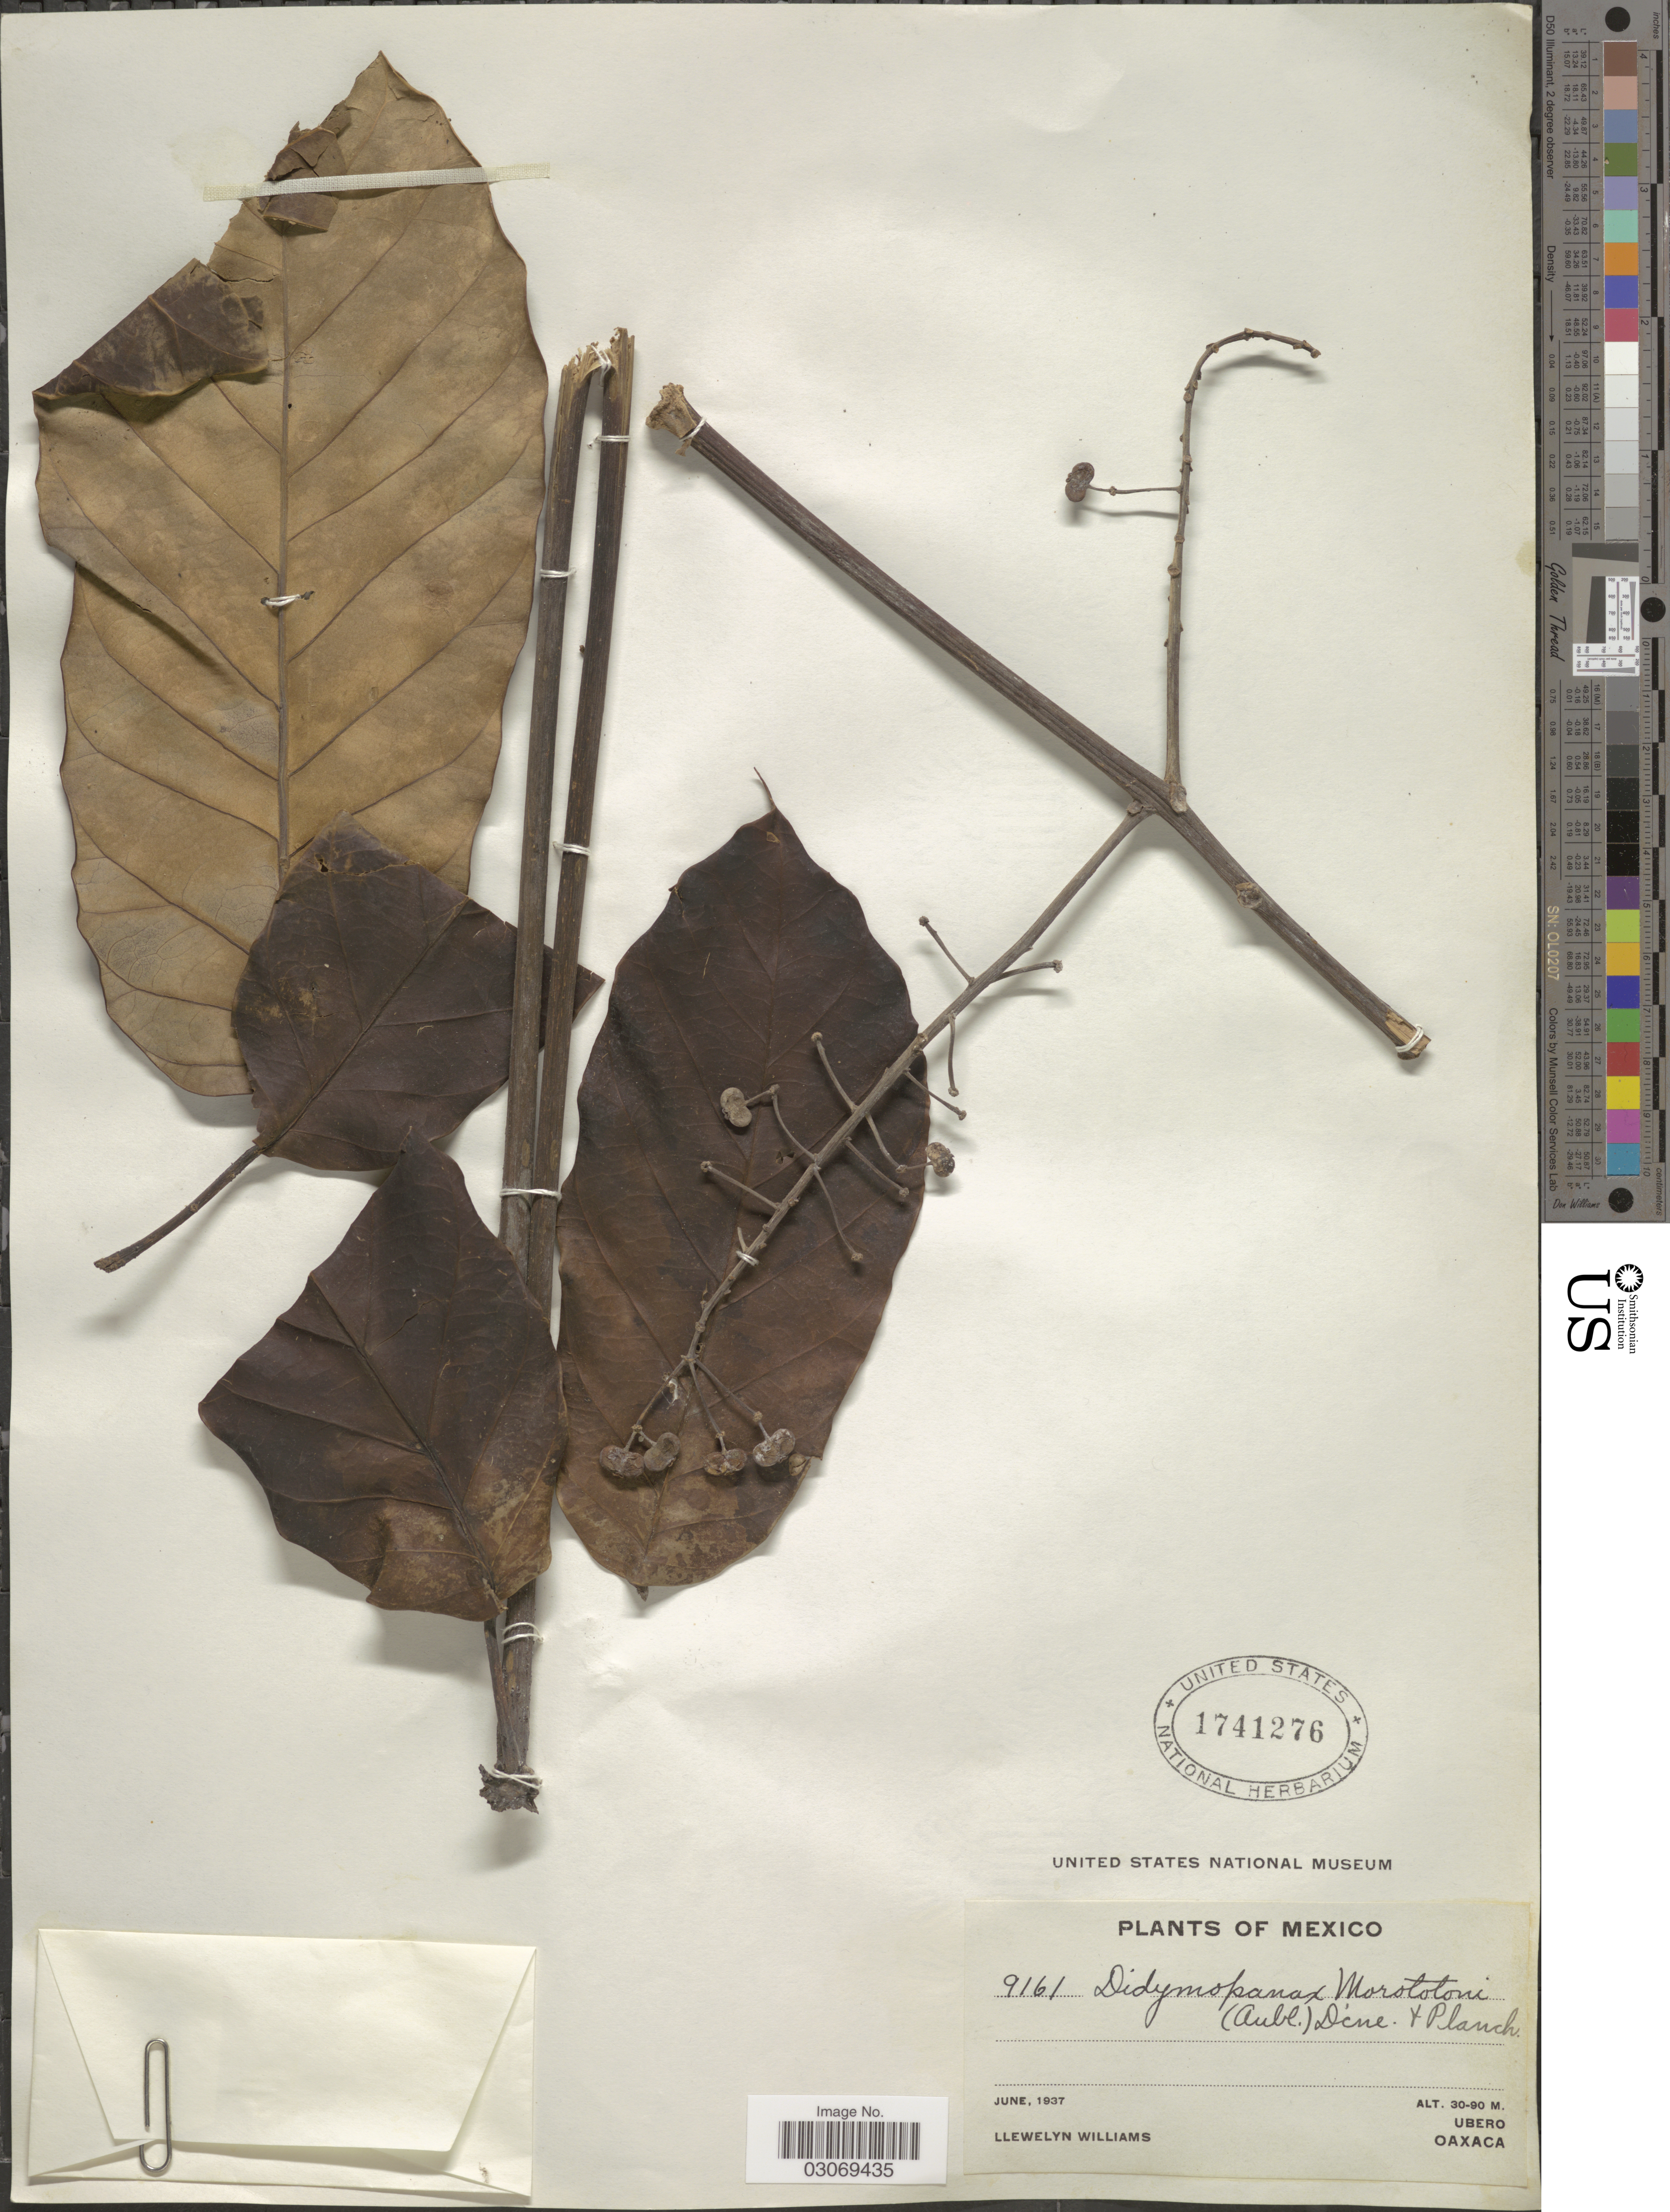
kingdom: Plantae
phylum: Tracheophyta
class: Magnoliopsida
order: Apiales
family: Araliaceae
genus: Schefflera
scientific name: Schefflera sp.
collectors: Ll. Williams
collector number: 9161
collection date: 1937-06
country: Mexico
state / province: Oaxaca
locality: Ubero.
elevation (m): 30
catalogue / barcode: US 1741276